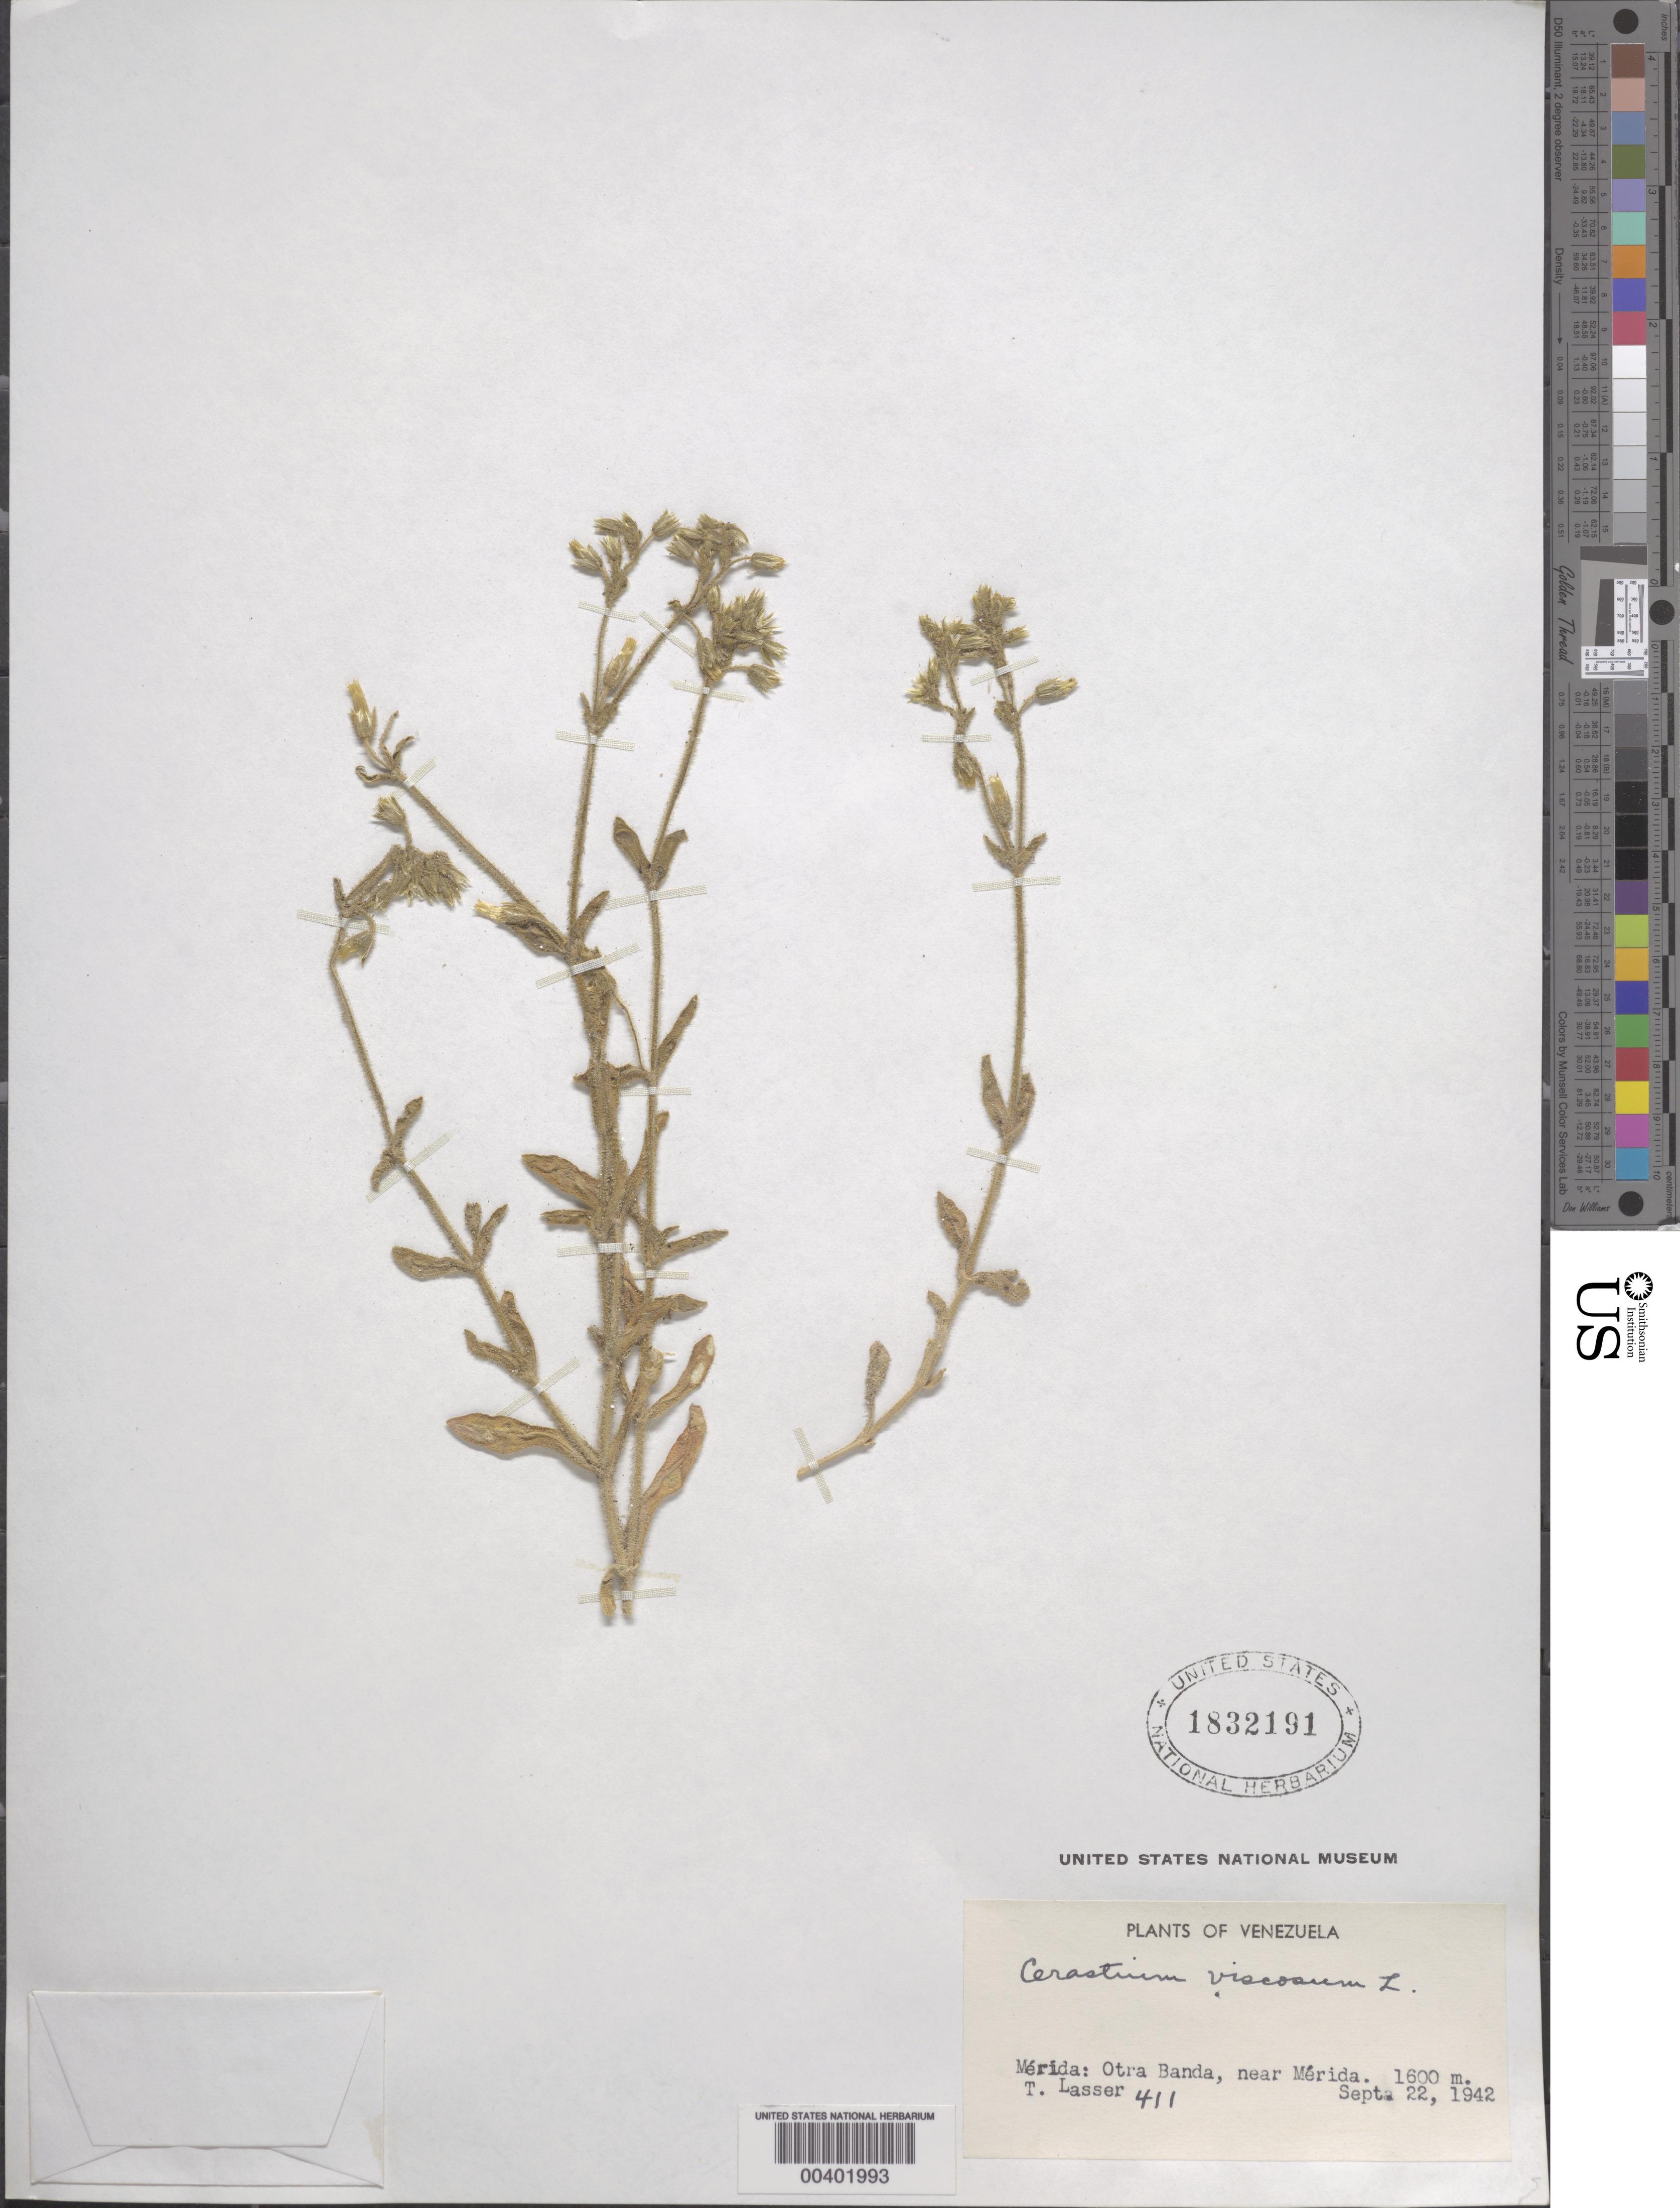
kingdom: Plantae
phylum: Tracheophyta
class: Magnoliopsida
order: Caryophyllales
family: Caryophyllaceae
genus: Cerastium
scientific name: Cerastium viscosum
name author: L.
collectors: T. Lasser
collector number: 411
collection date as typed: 22 Sep 1942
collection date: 1942-09-22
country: Venezuela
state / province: Mérida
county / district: Libertador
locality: Otra Banda, near Mérida. Merida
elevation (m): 1600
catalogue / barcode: US 1832191